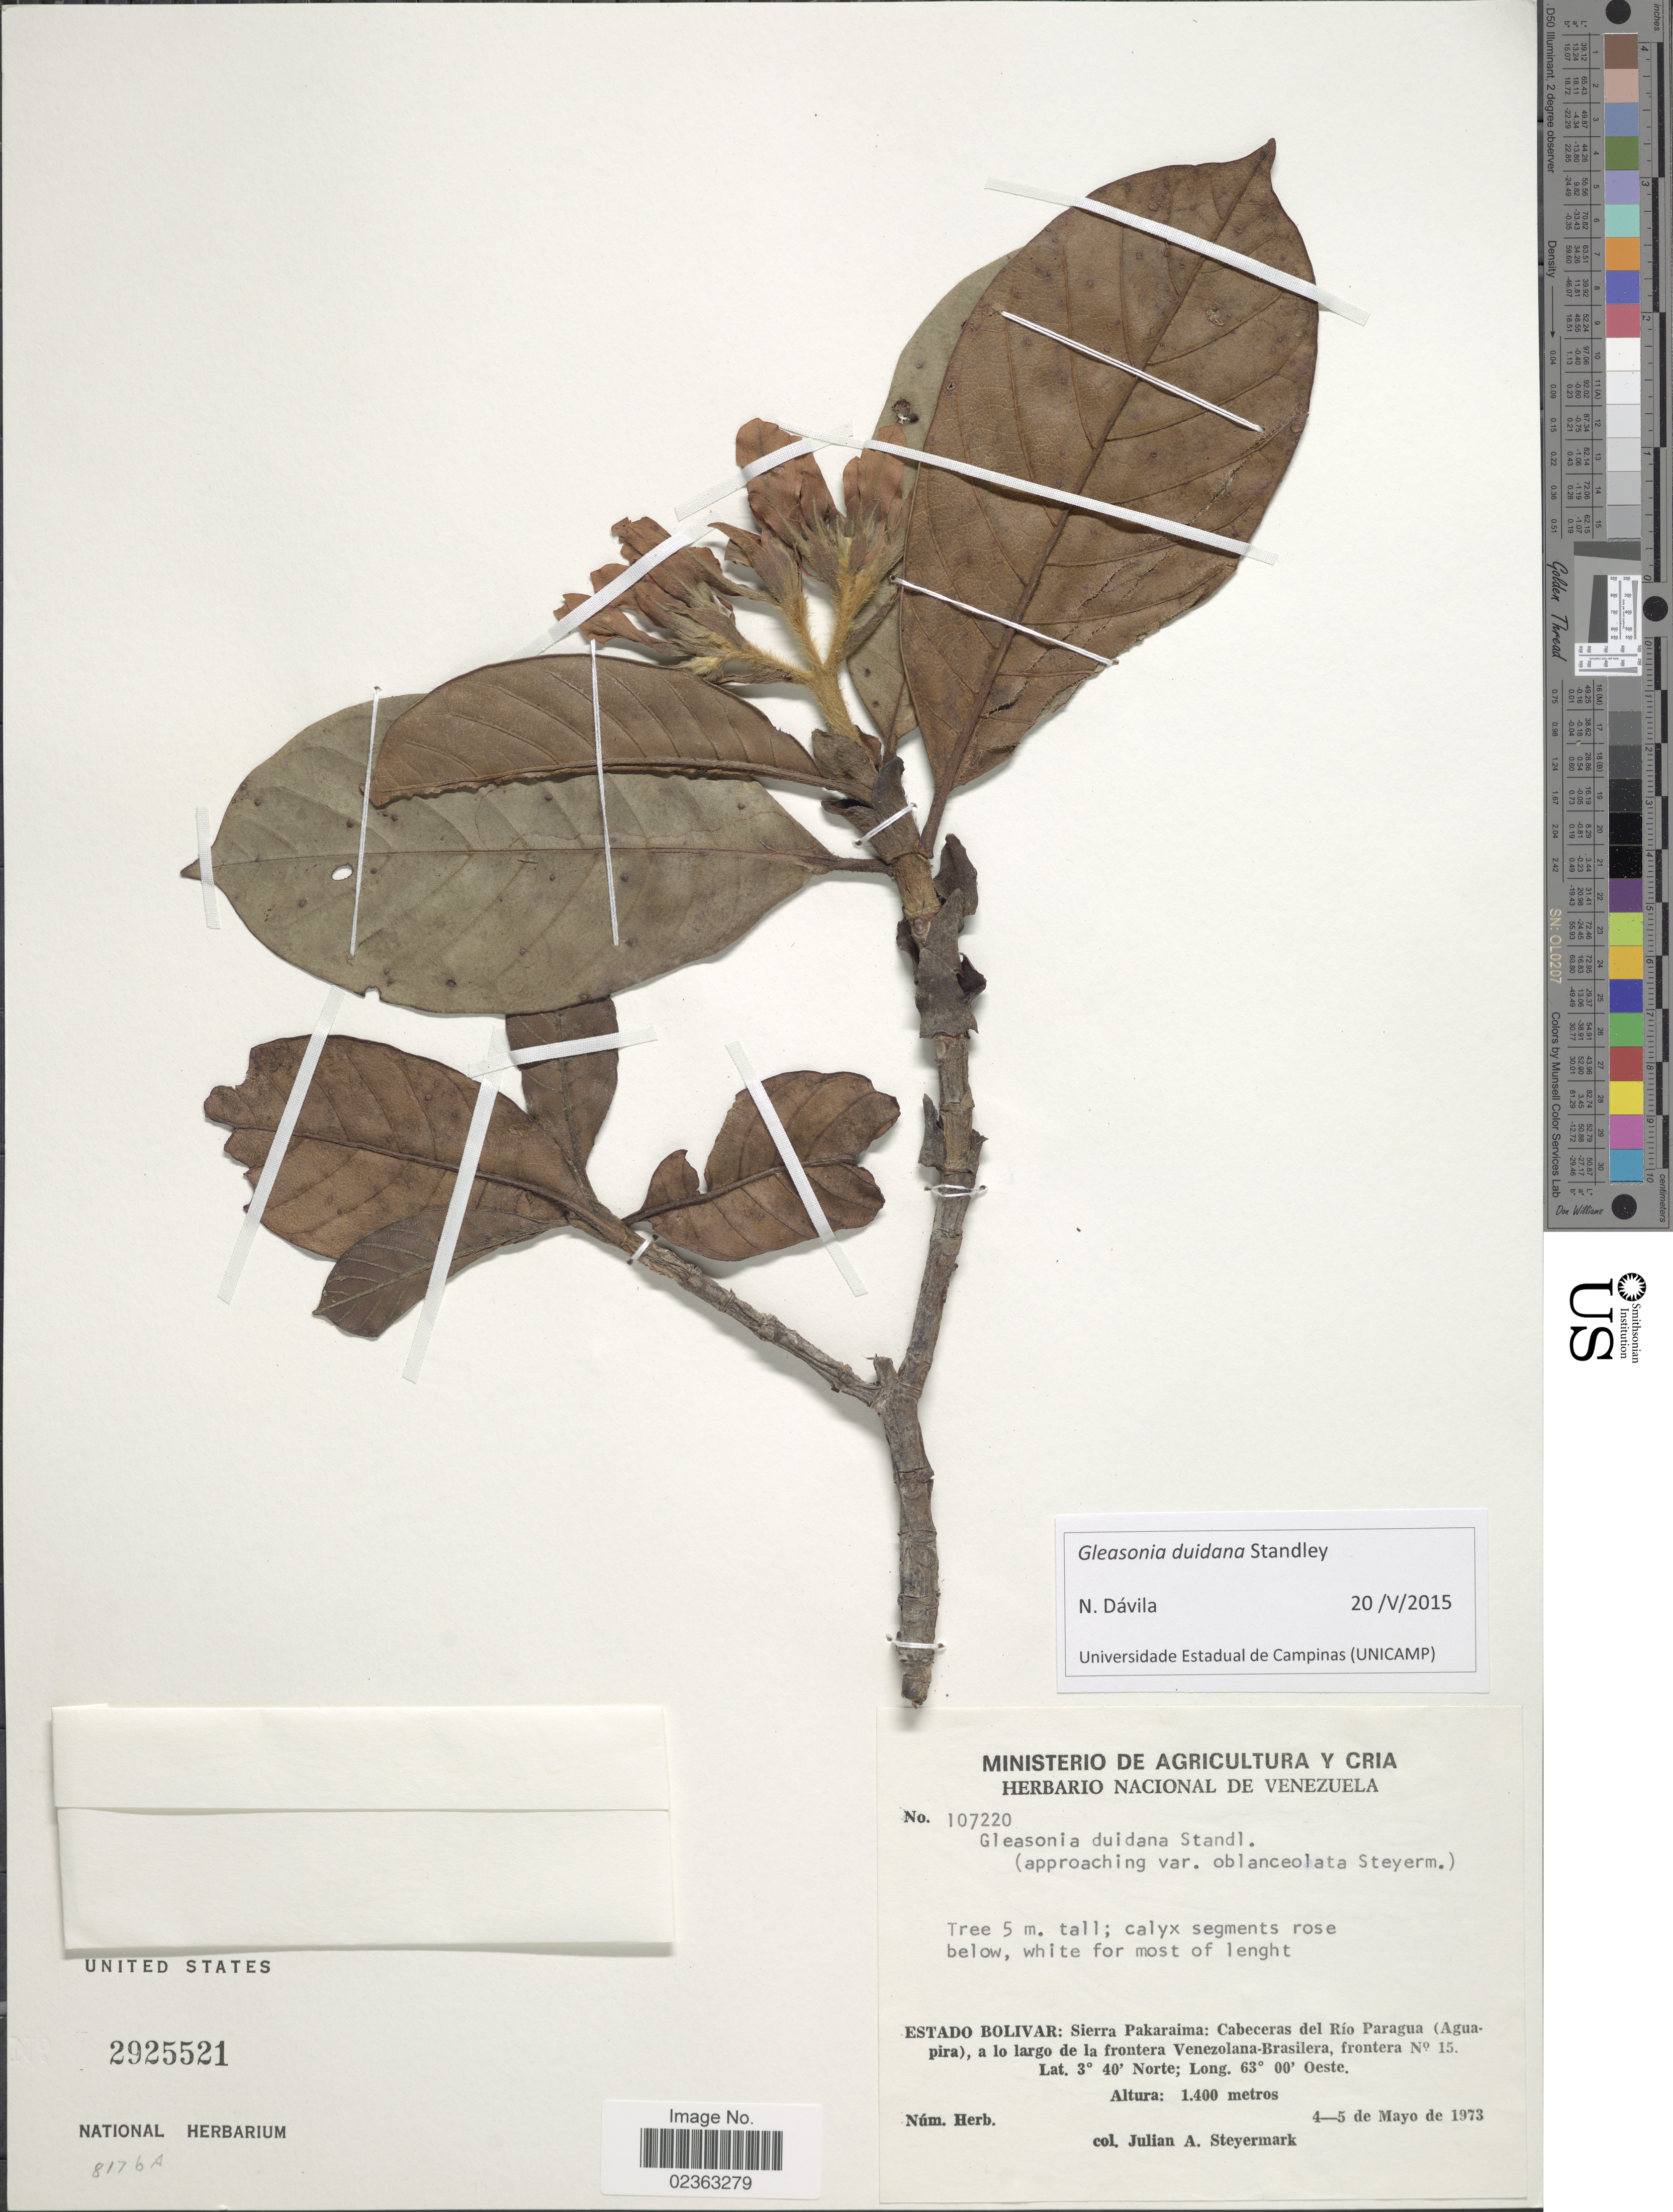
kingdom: Plantae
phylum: Tracheophyta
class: Magnoliopsida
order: Gentianales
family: Rubiaceae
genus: Gleasonia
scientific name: Gleasonia duidana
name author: Standl.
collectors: J. Steyermark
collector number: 107220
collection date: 1973-05-04/1973-05-05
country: Venezuela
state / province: Bolivar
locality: Sierra Pakaraima: Cabeceras del Rio Paragua (Aguapira), a lo largo de la frontera Venzolana-brasilera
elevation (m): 1400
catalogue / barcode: US 2925521